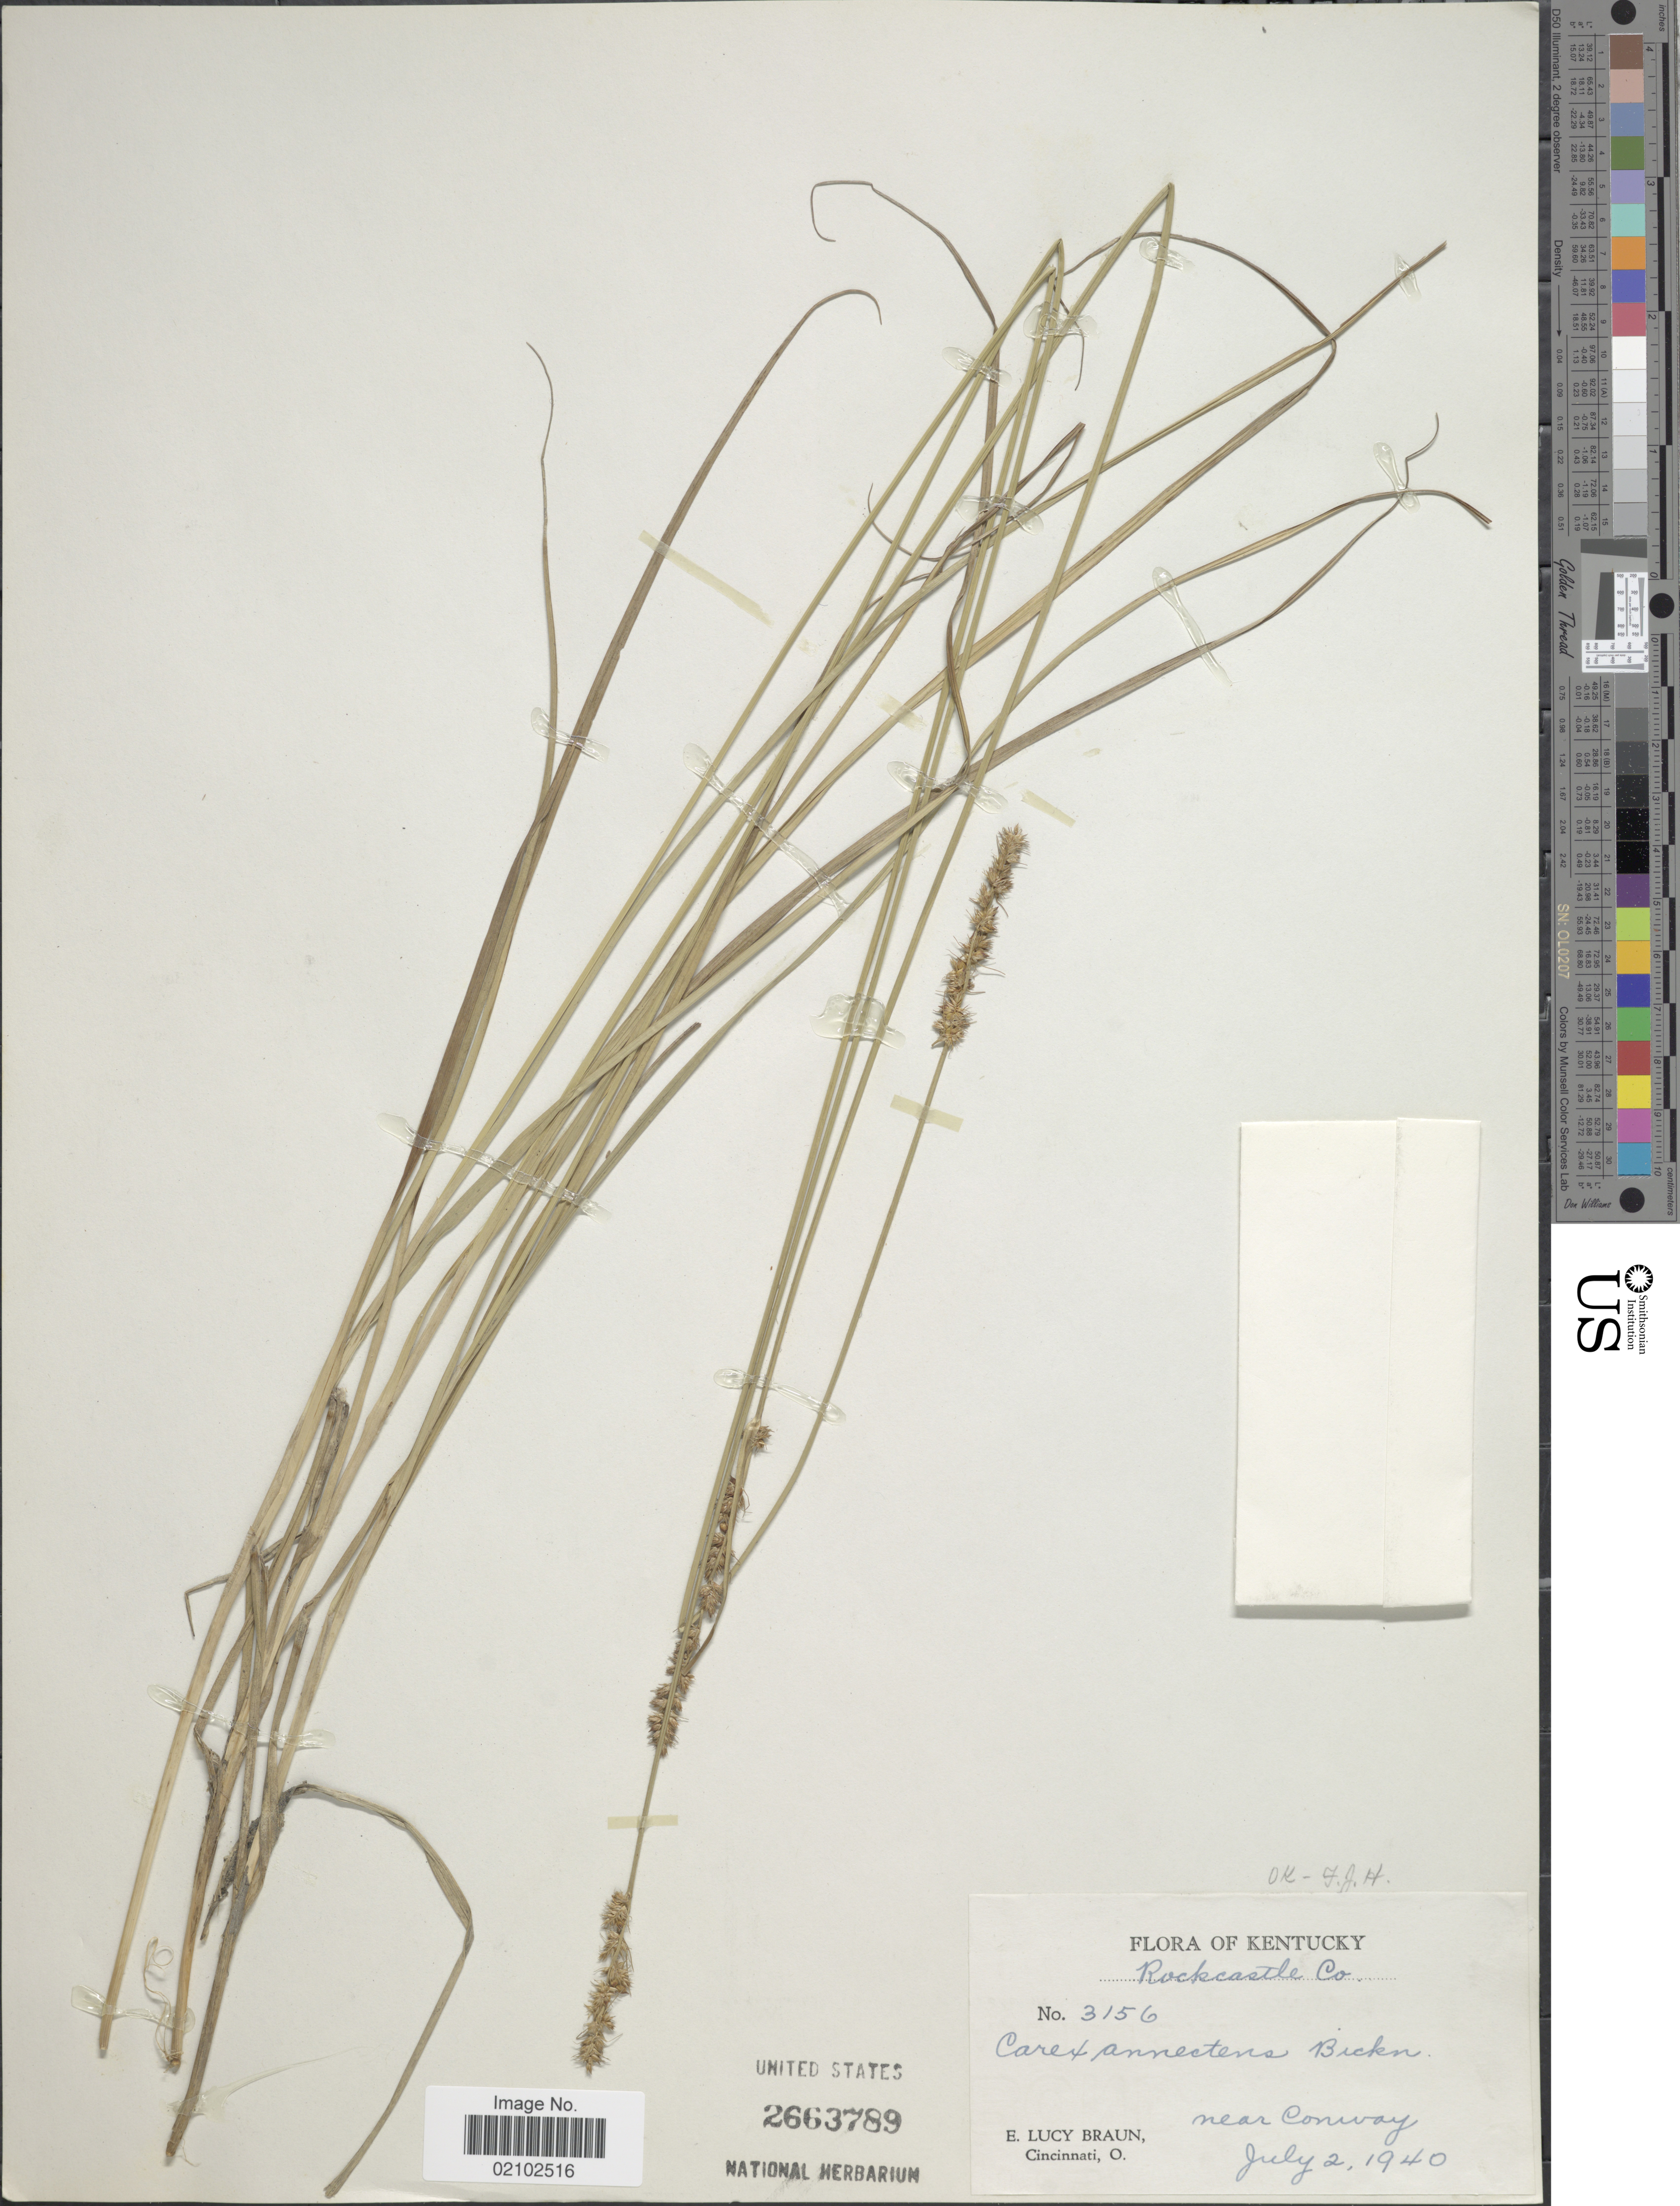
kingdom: Plantae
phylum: Tracheophyta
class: Liliopsida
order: Poales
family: Cyperaceae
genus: Carex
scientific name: Carex annectens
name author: (E.P. Bicknell) E.P. Bicknell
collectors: E. L. Braun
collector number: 3156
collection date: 1940-07-02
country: United States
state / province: Kentucky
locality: Rockcastle Co, near Conway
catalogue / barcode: US 2663789